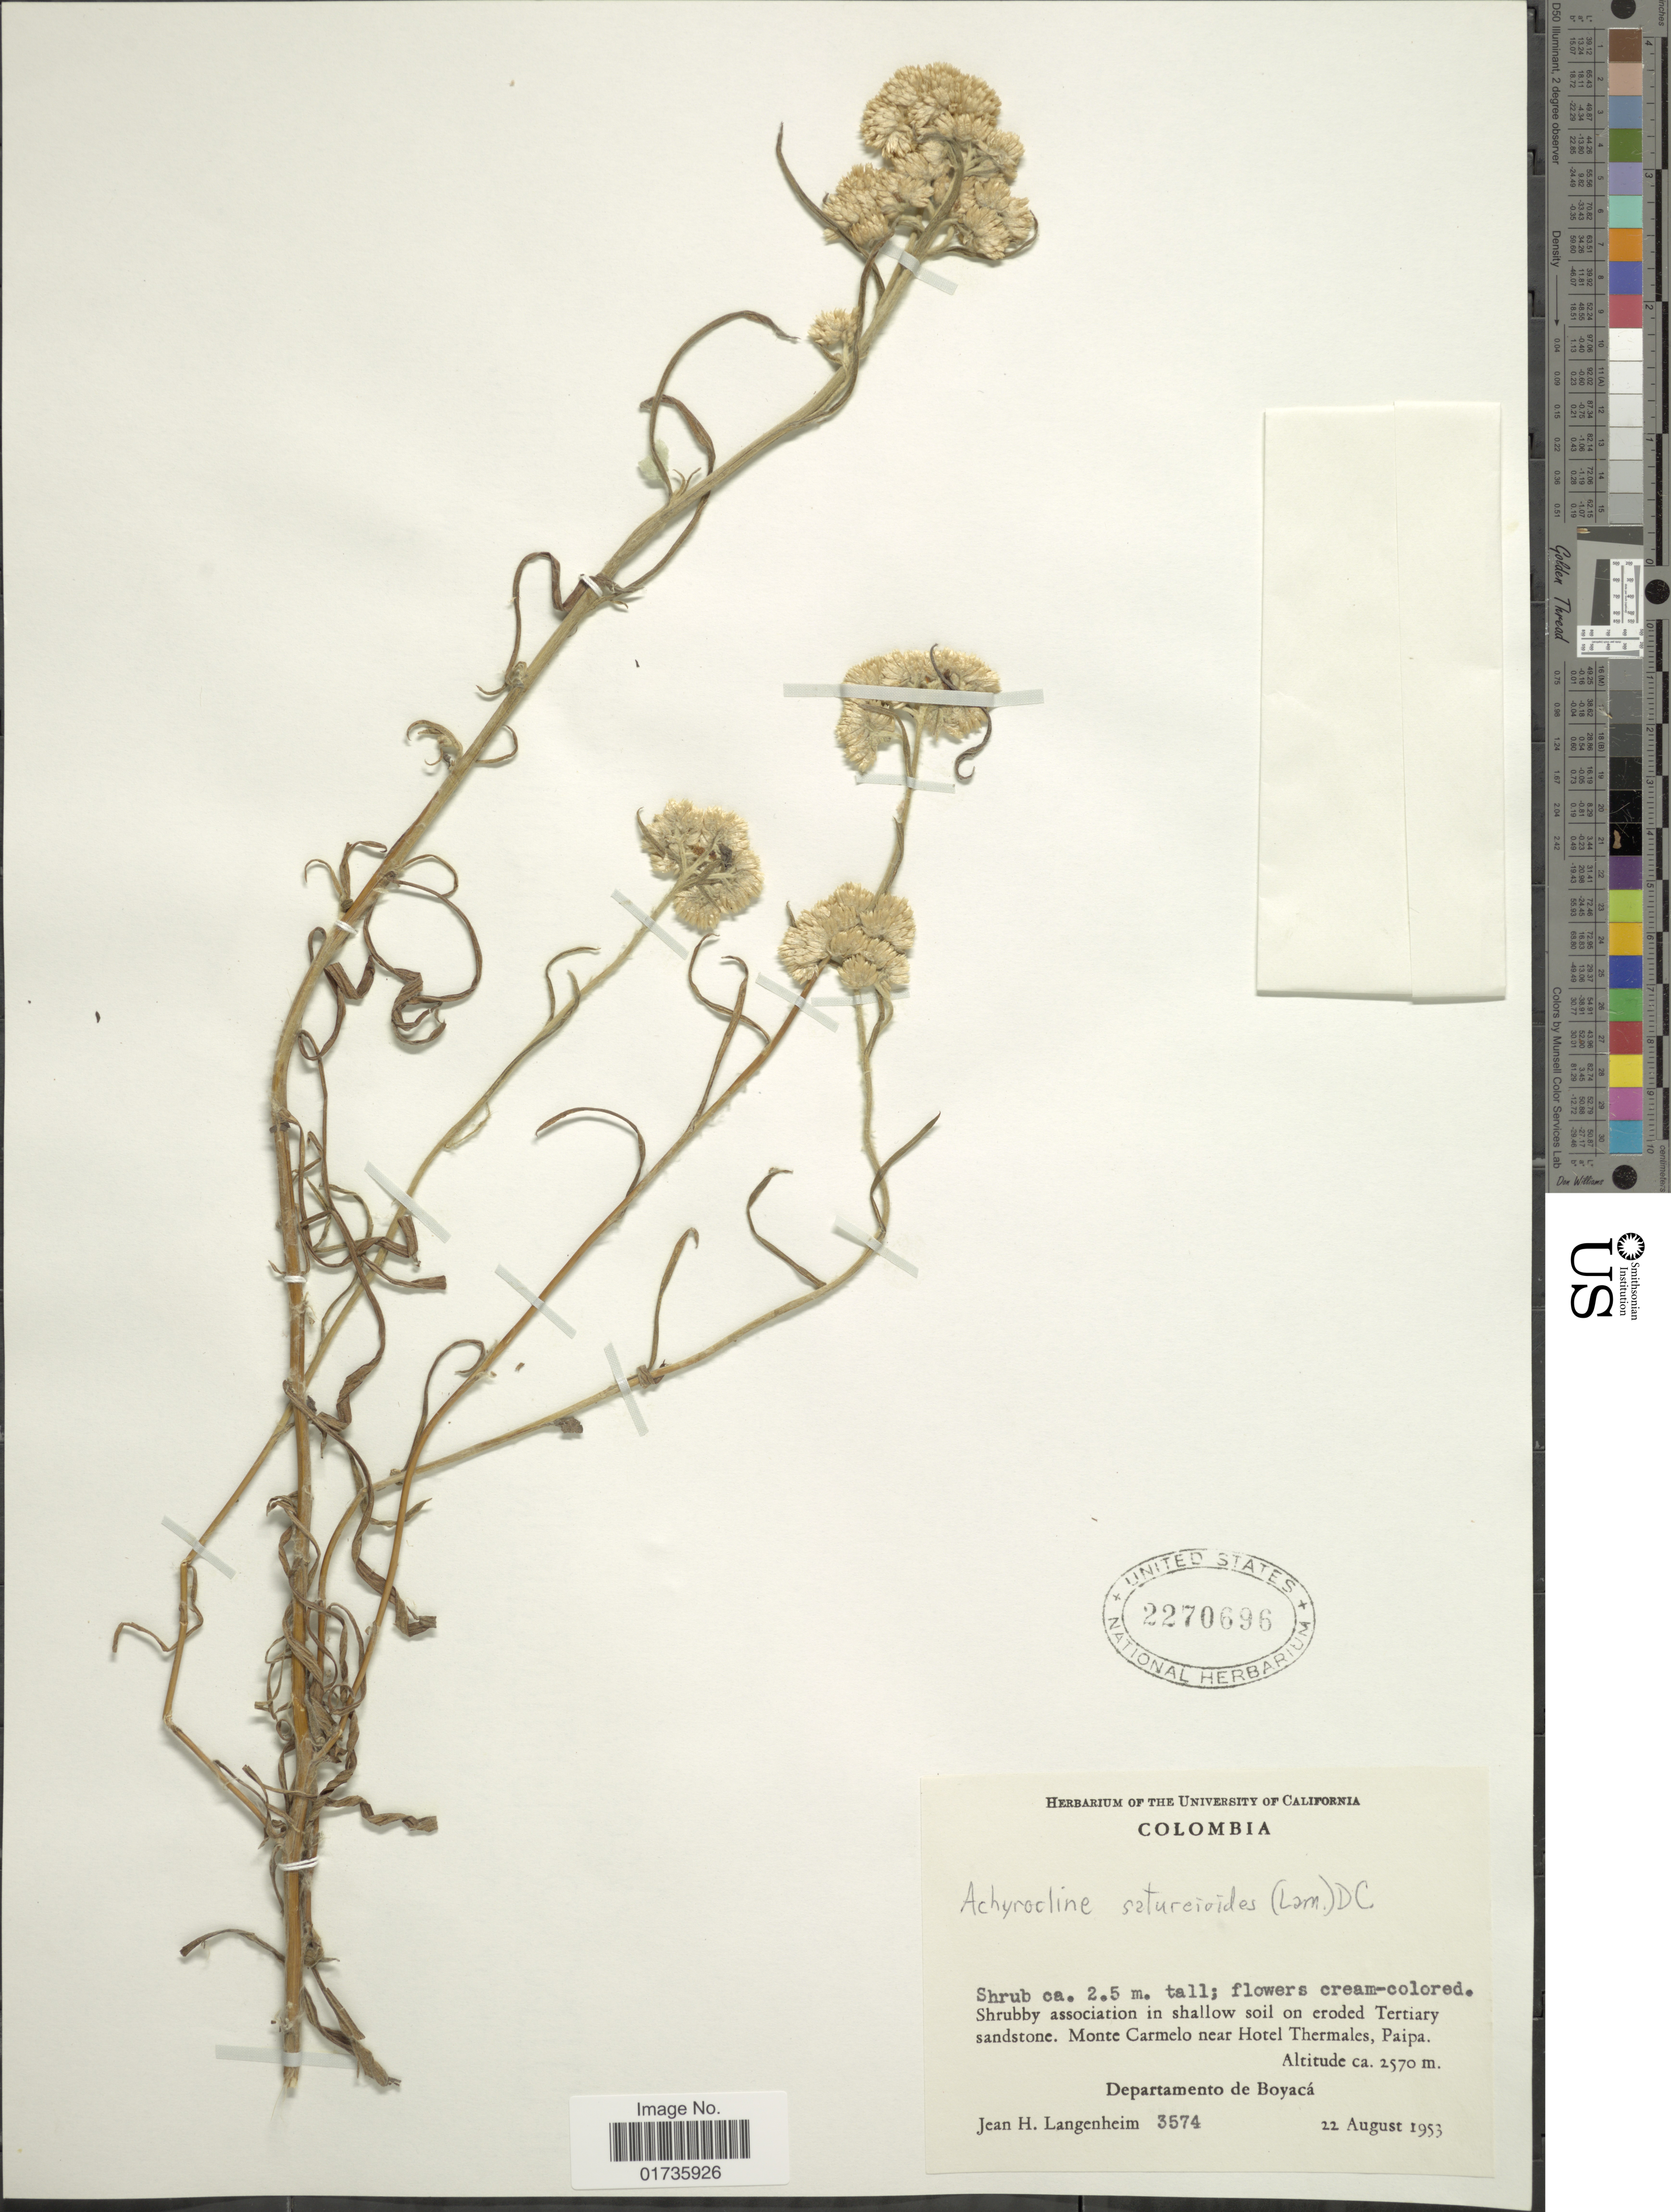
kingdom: Plantae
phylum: Tracheophyta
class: Magnoliopsida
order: Asterales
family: Asteraceae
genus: Achyrocline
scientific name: Achyrocline satureioides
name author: (Lam.) DC.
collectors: J. H. Langenheim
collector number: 3574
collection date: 1953-08-22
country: Colombia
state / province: Boyacá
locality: Monte Carmelo near Hotel Thermales, Paipa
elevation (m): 2570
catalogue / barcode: US 2270696